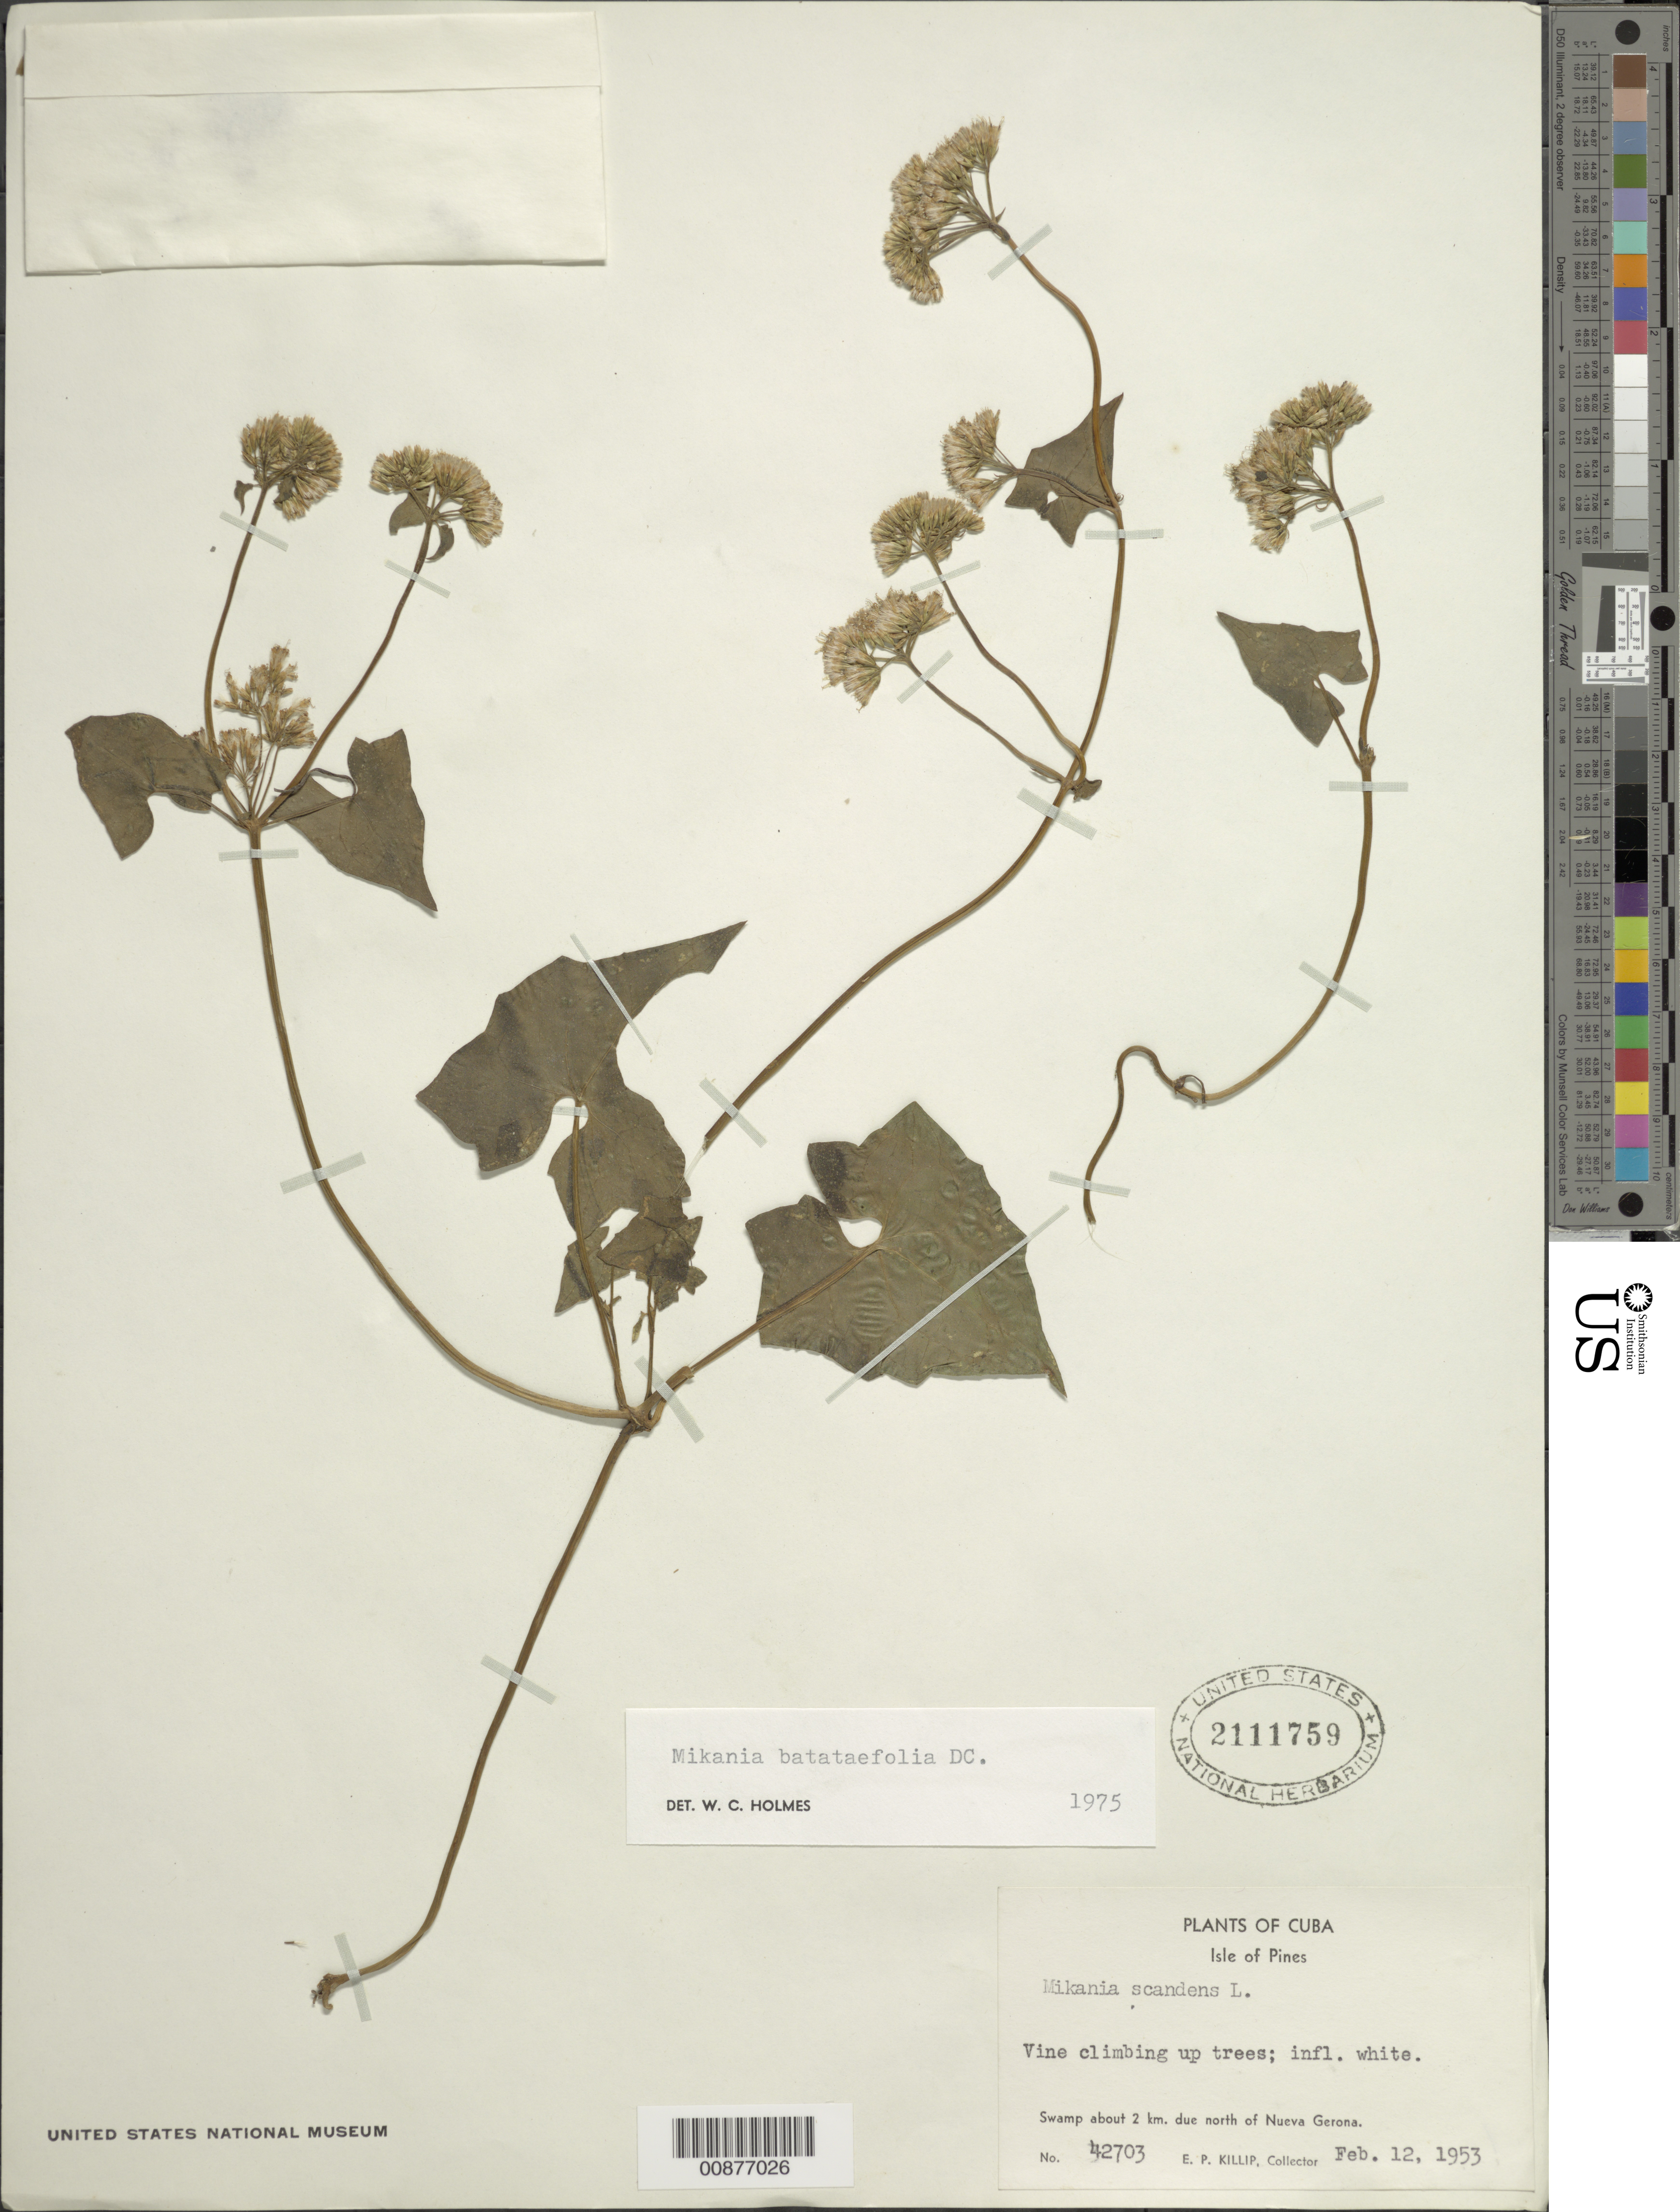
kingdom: Plantae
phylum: Tracheophyta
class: Magnoliopsida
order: Asterales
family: Asteraceae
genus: Mikania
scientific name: Mikania batataefolia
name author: DC.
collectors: E. P. Killip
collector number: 42703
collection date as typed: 12 Feb 1953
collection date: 1953-02-12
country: Cuba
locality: Swamp about 2 km due north of Nueba Gerona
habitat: Swamp, climbing in trees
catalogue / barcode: US 2111759